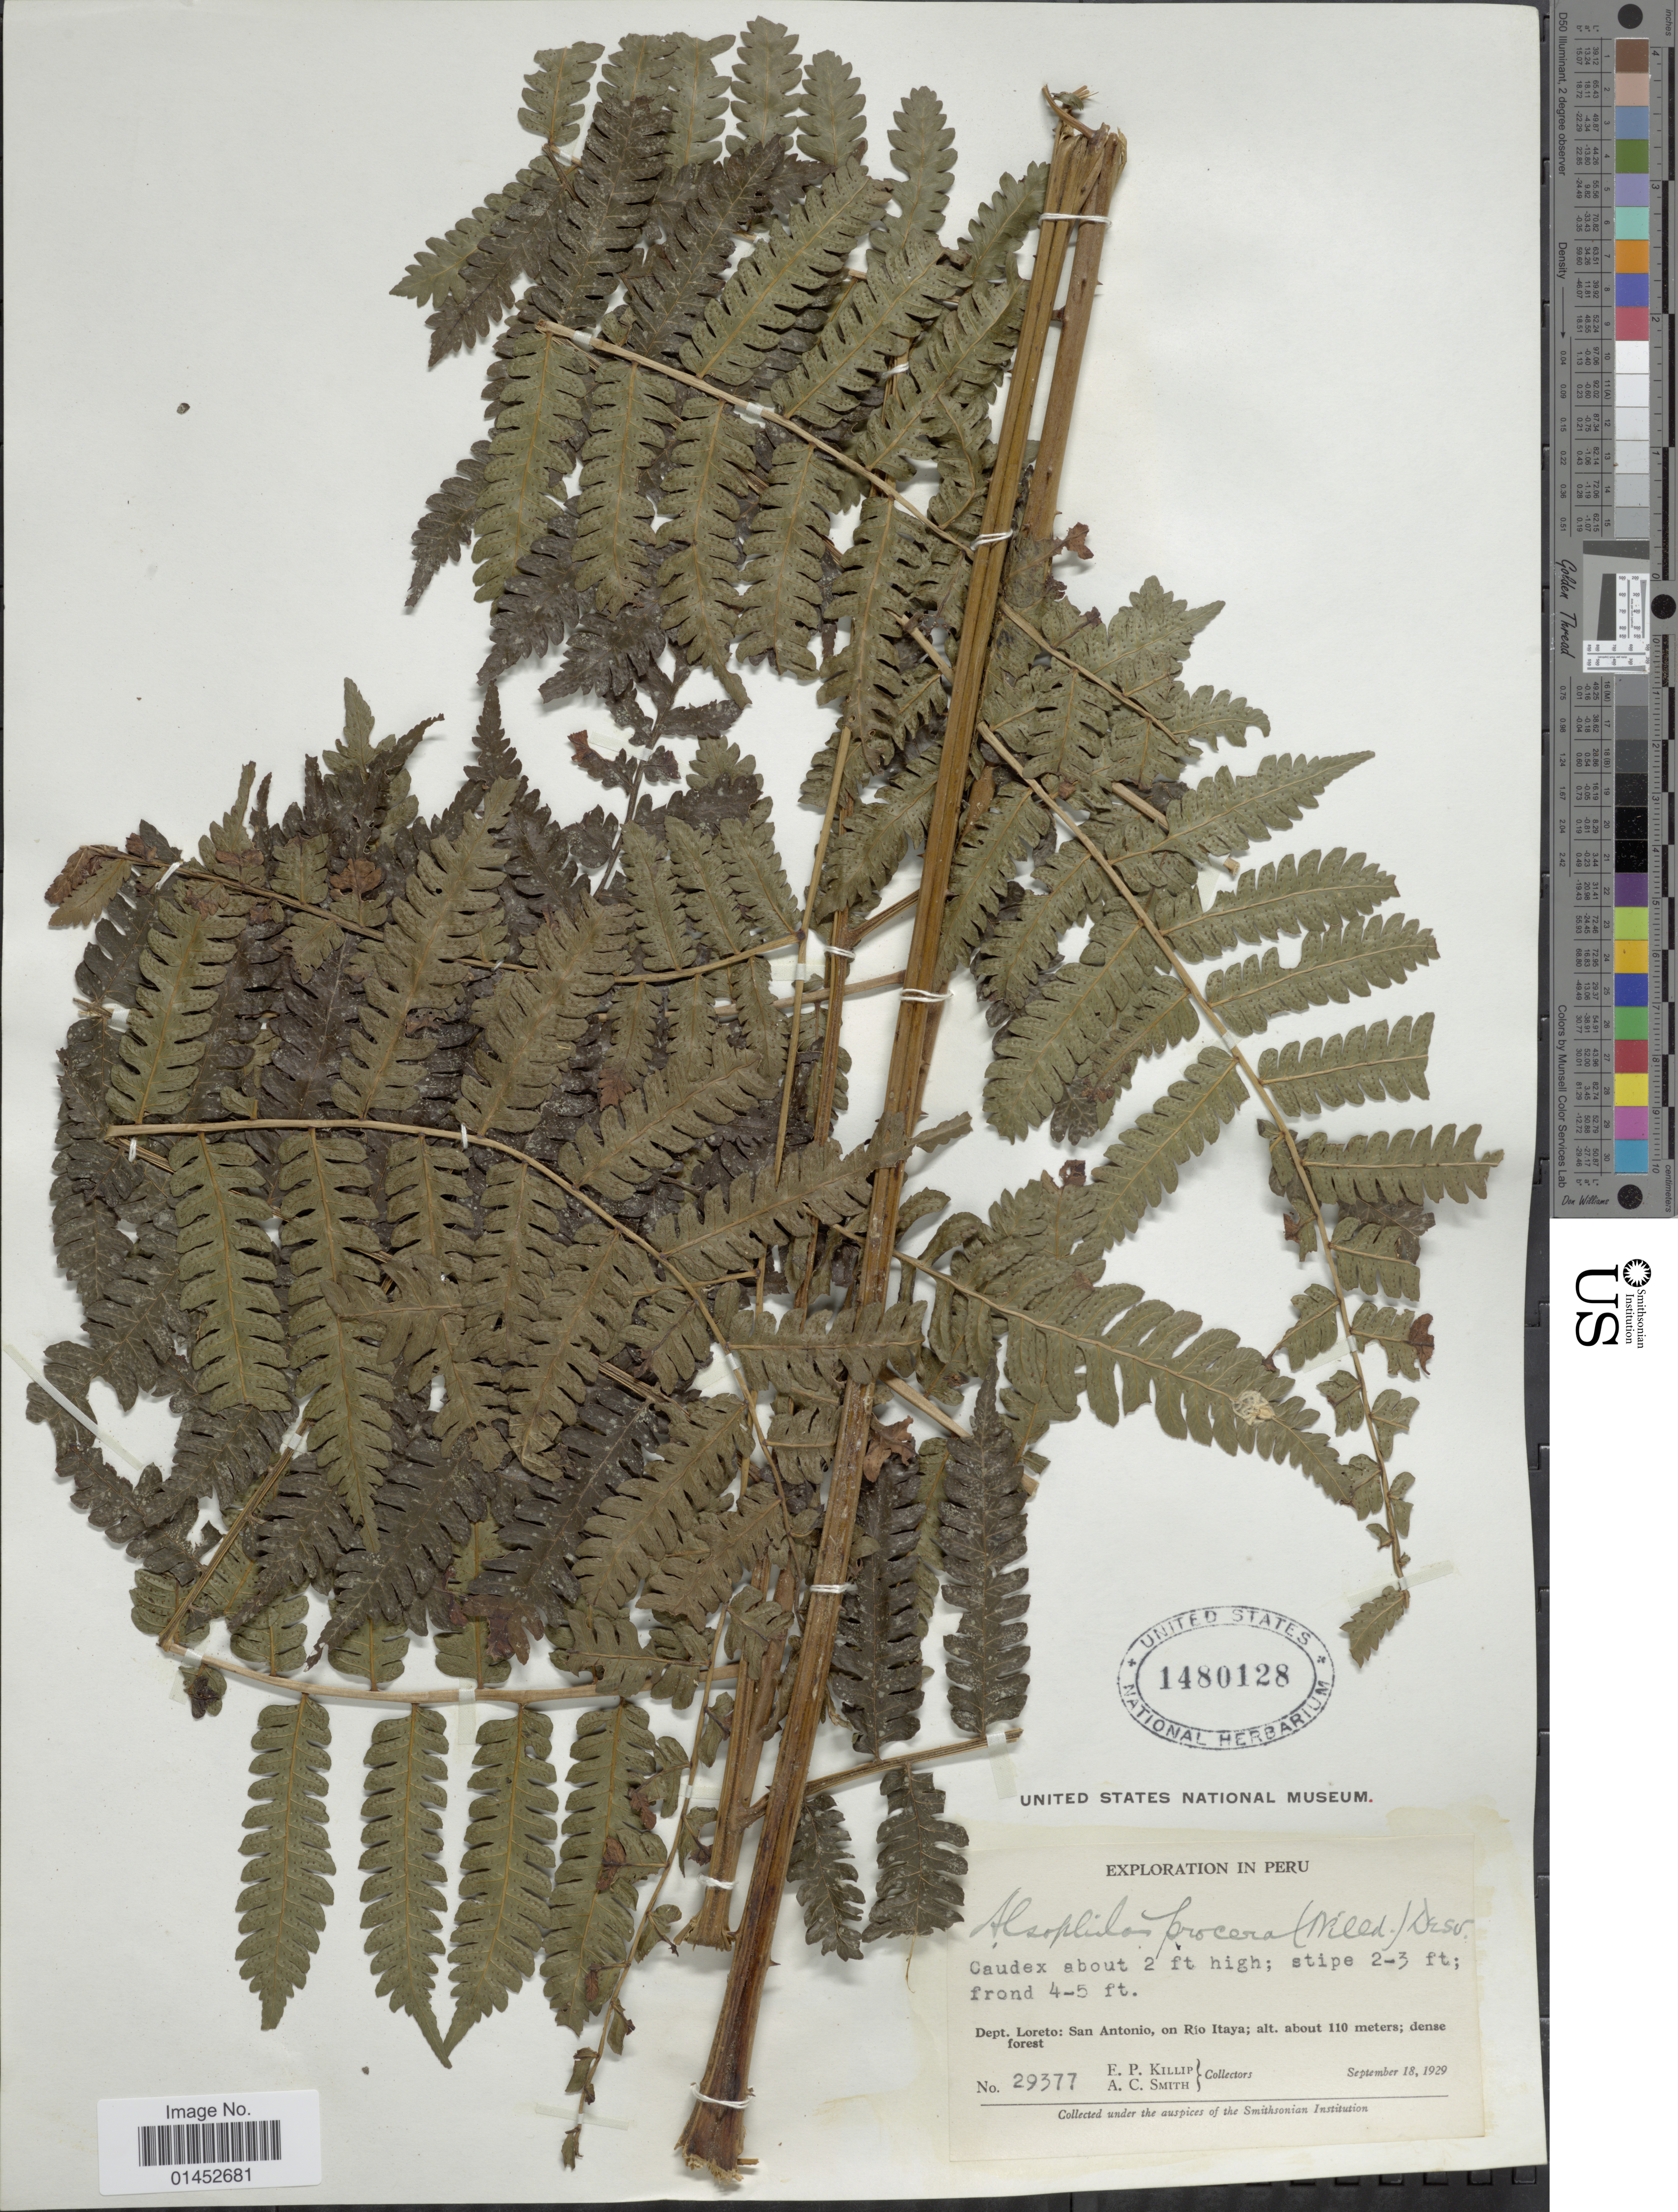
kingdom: Plantae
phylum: Tracheophyta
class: Polypodiopsida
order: Cyatheales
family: Cyatheaceae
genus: Cyathea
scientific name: Cyathea pungens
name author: (Willd.) Domin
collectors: E. P. Killip & A. C. Smith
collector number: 29377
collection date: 1929-09-18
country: Peru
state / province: Loreto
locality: Dept Loreto: San Antonio, on Río Itaya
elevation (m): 110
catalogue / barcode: US 1480128